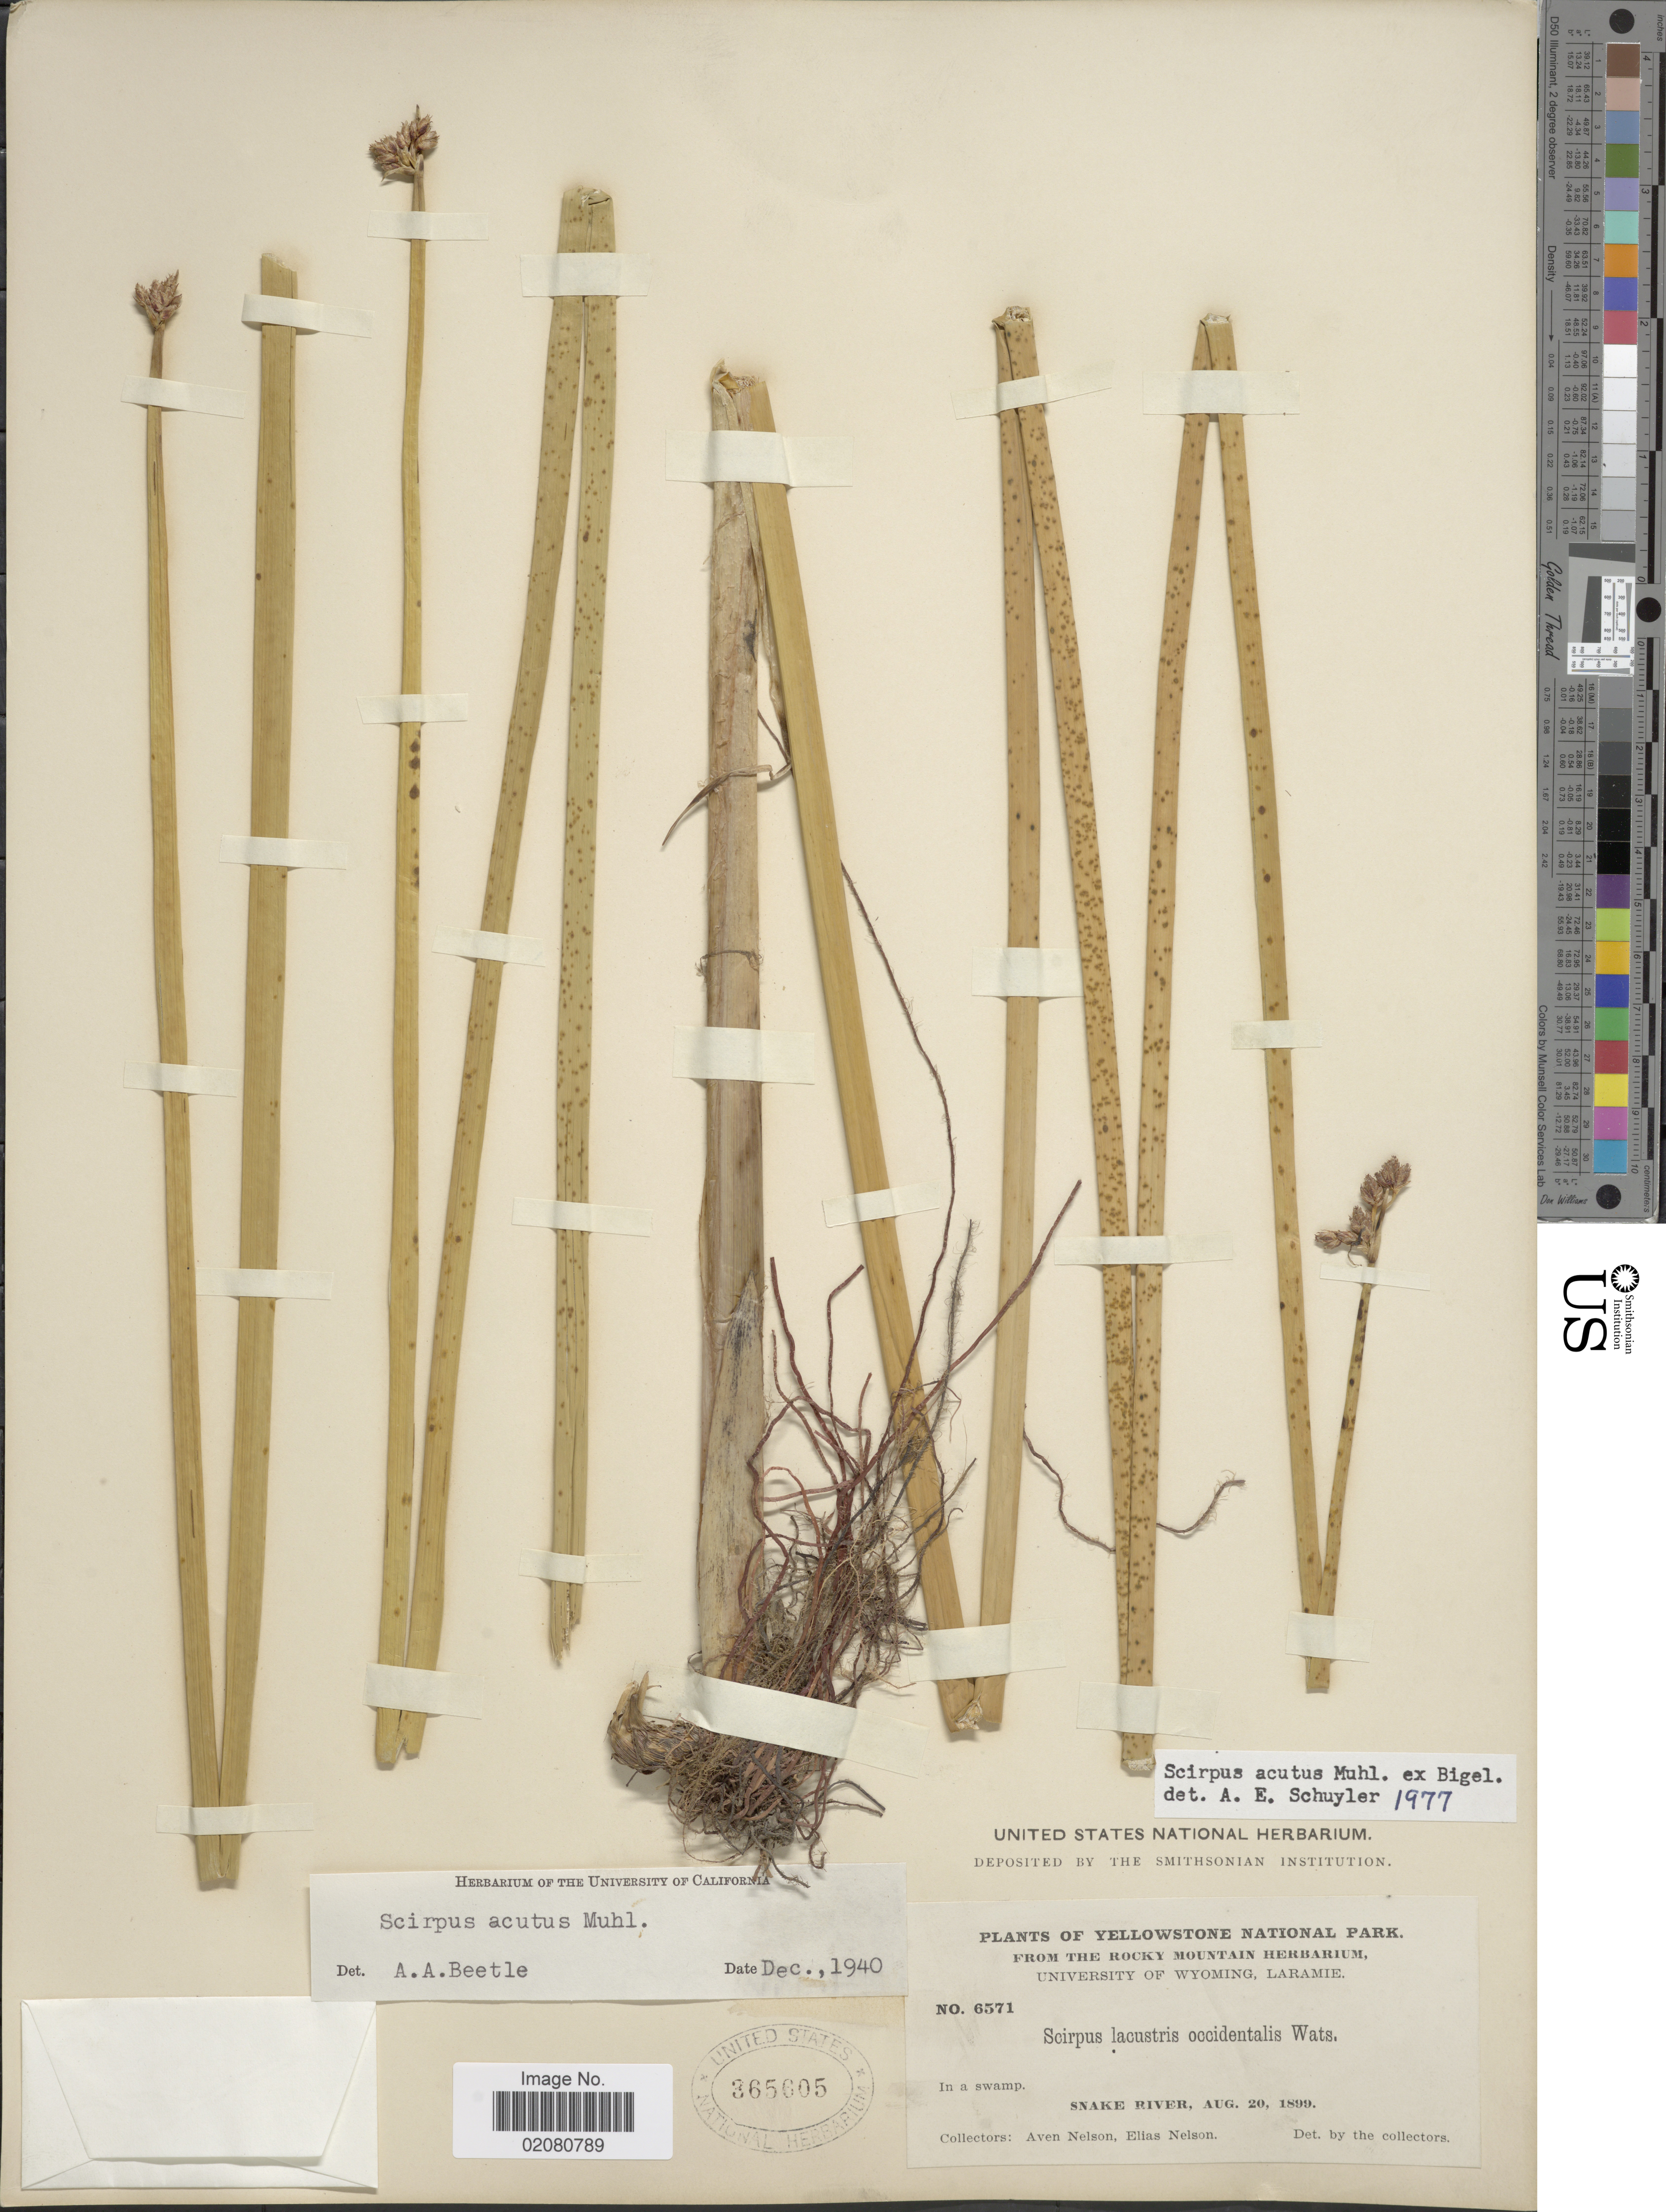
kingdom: Plantae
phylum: Tracheophyta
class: Liliopsida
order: Poales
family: Cyperaceae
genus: Schoenoplectus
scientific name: Schoenoplectus acutus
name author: (Muhl. ex Bigelow) Á. Löve & D. Löve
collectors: A. Nelson & E. Nelson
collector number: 6571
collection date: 1899-08-20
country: United States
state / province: Wyoming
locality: Yellowstone National Park. In a swamp. Snake River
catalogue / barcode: US 365605